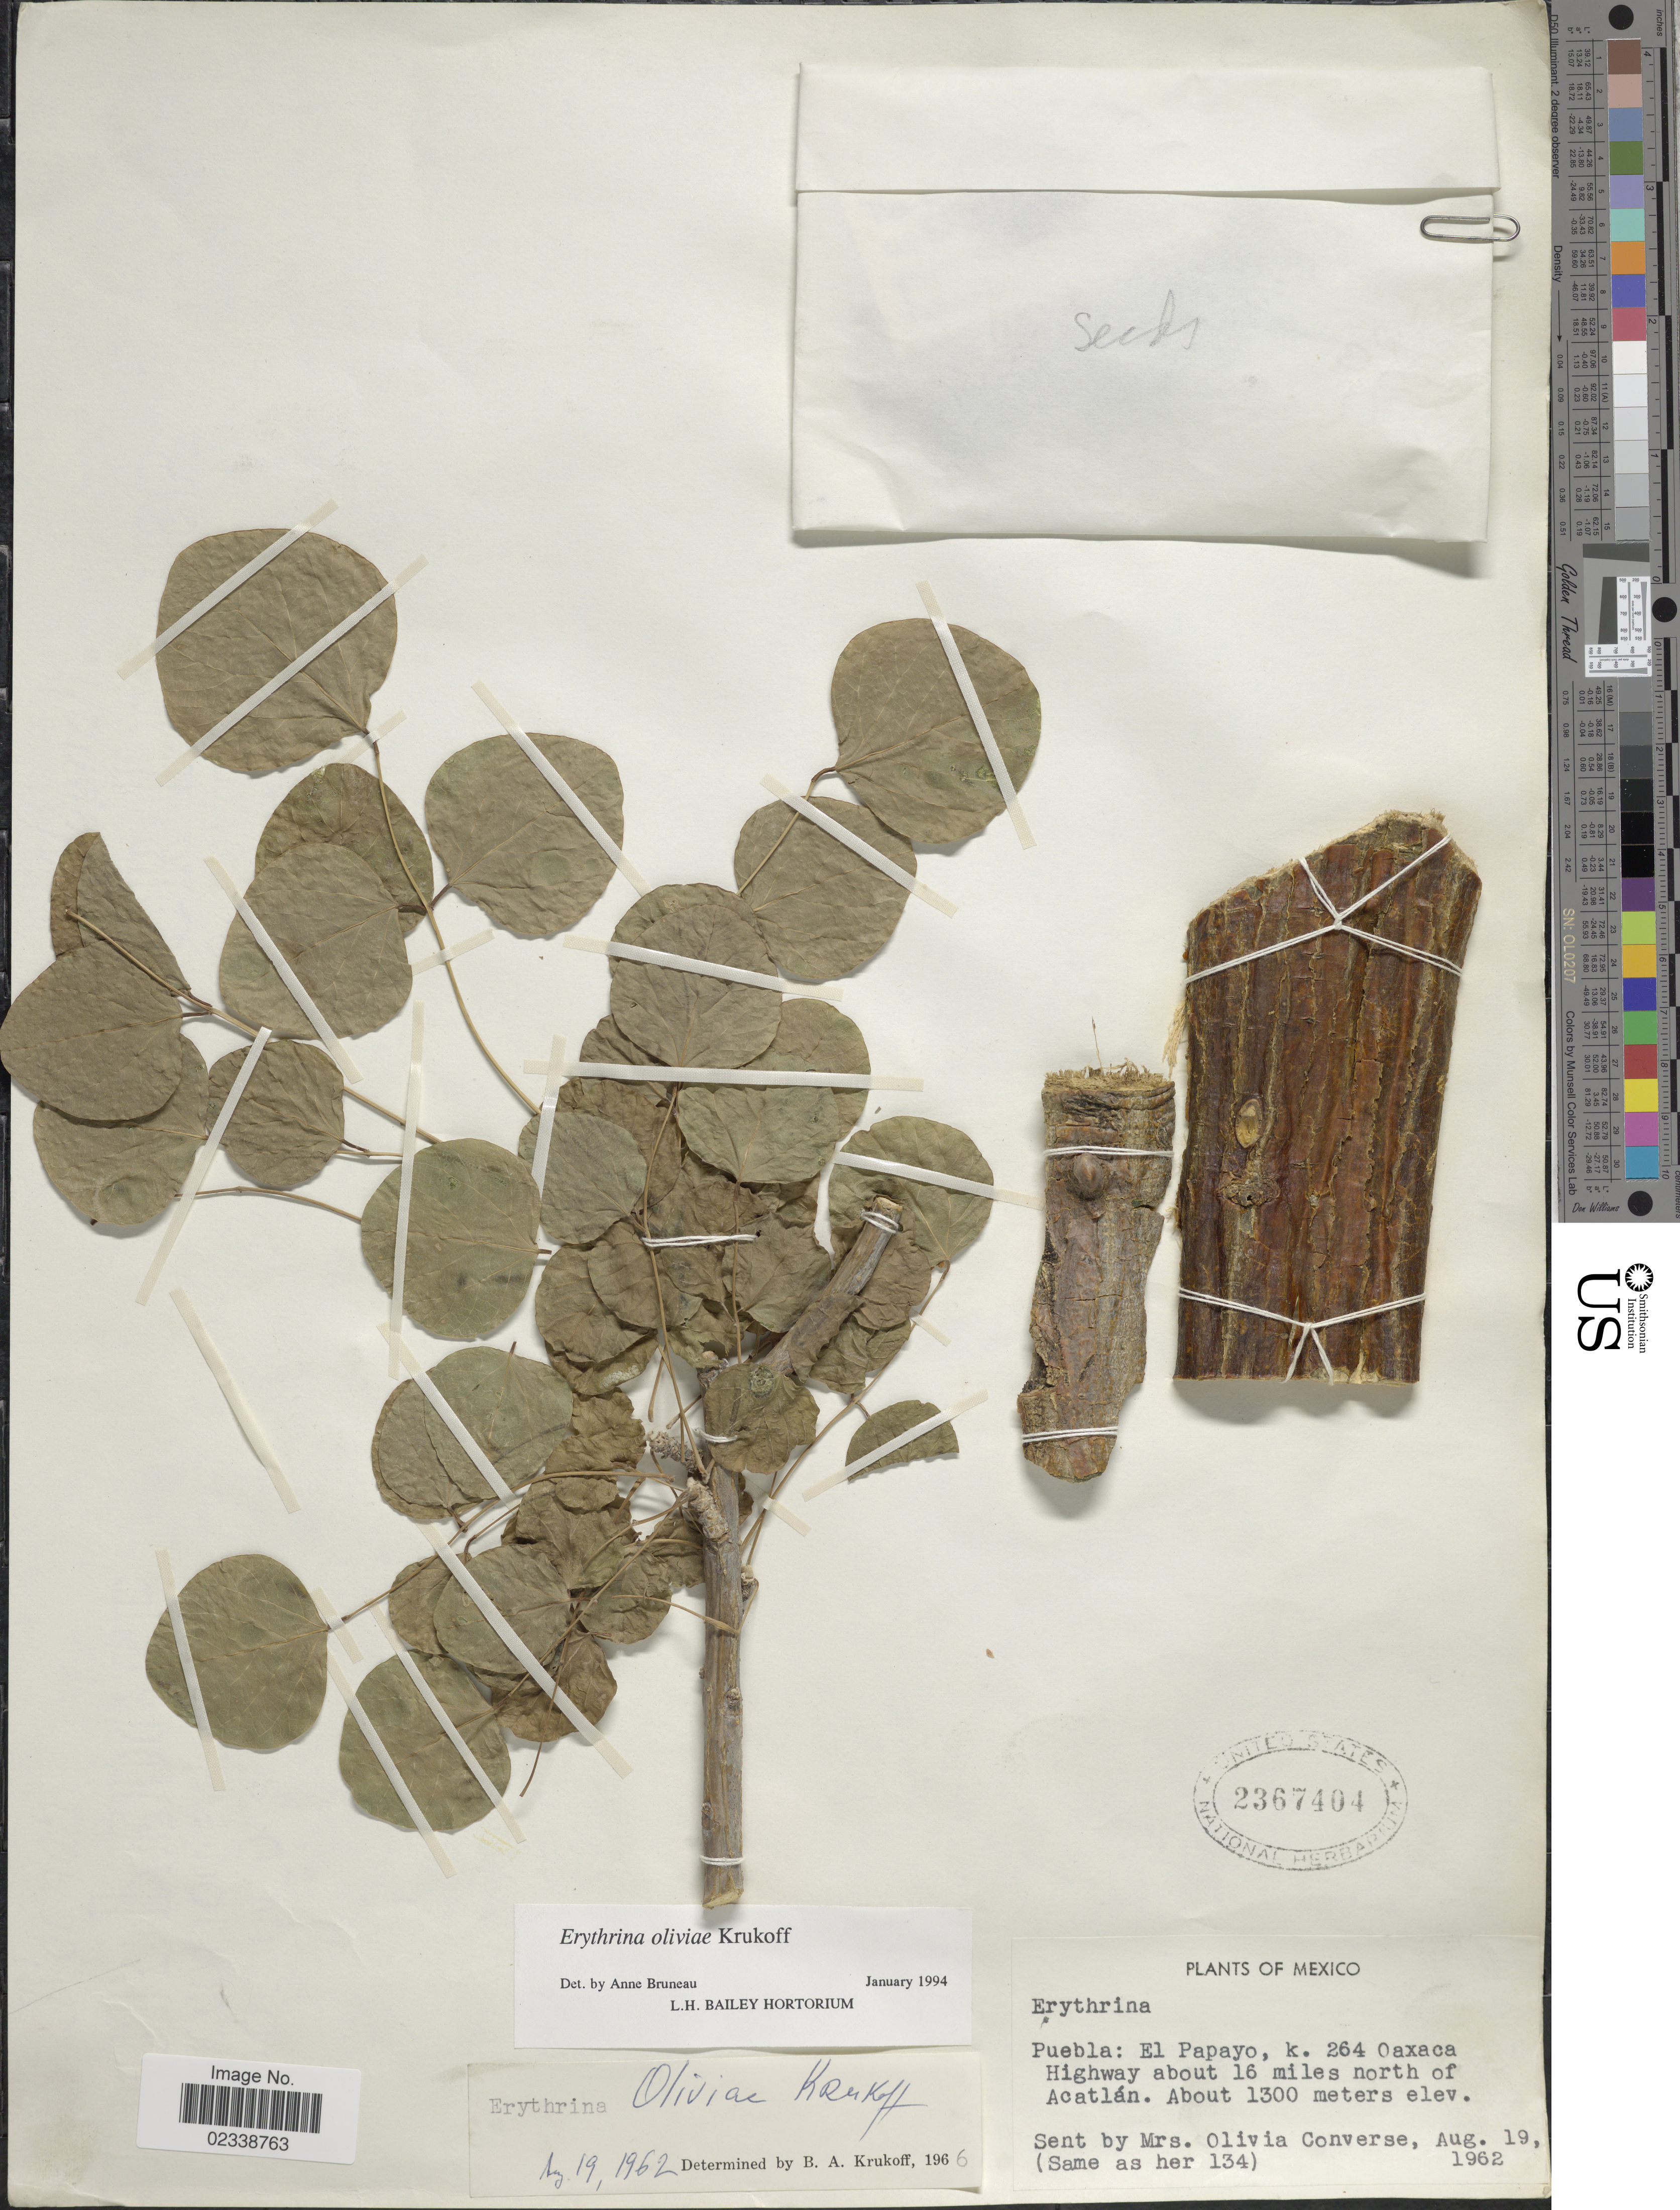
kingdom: Plantae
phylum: Tracheophyta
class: Magnoliopsida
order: Fabales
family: Fabaceae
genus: Erythrina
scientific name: Erythrina oliviae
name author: Krukoff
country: Mexico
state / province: Puebla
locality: El Papayo, k. 264, Oaxaca Highway, about 16 miles north of Acatlan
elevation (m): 1300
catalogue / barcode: US 2367404